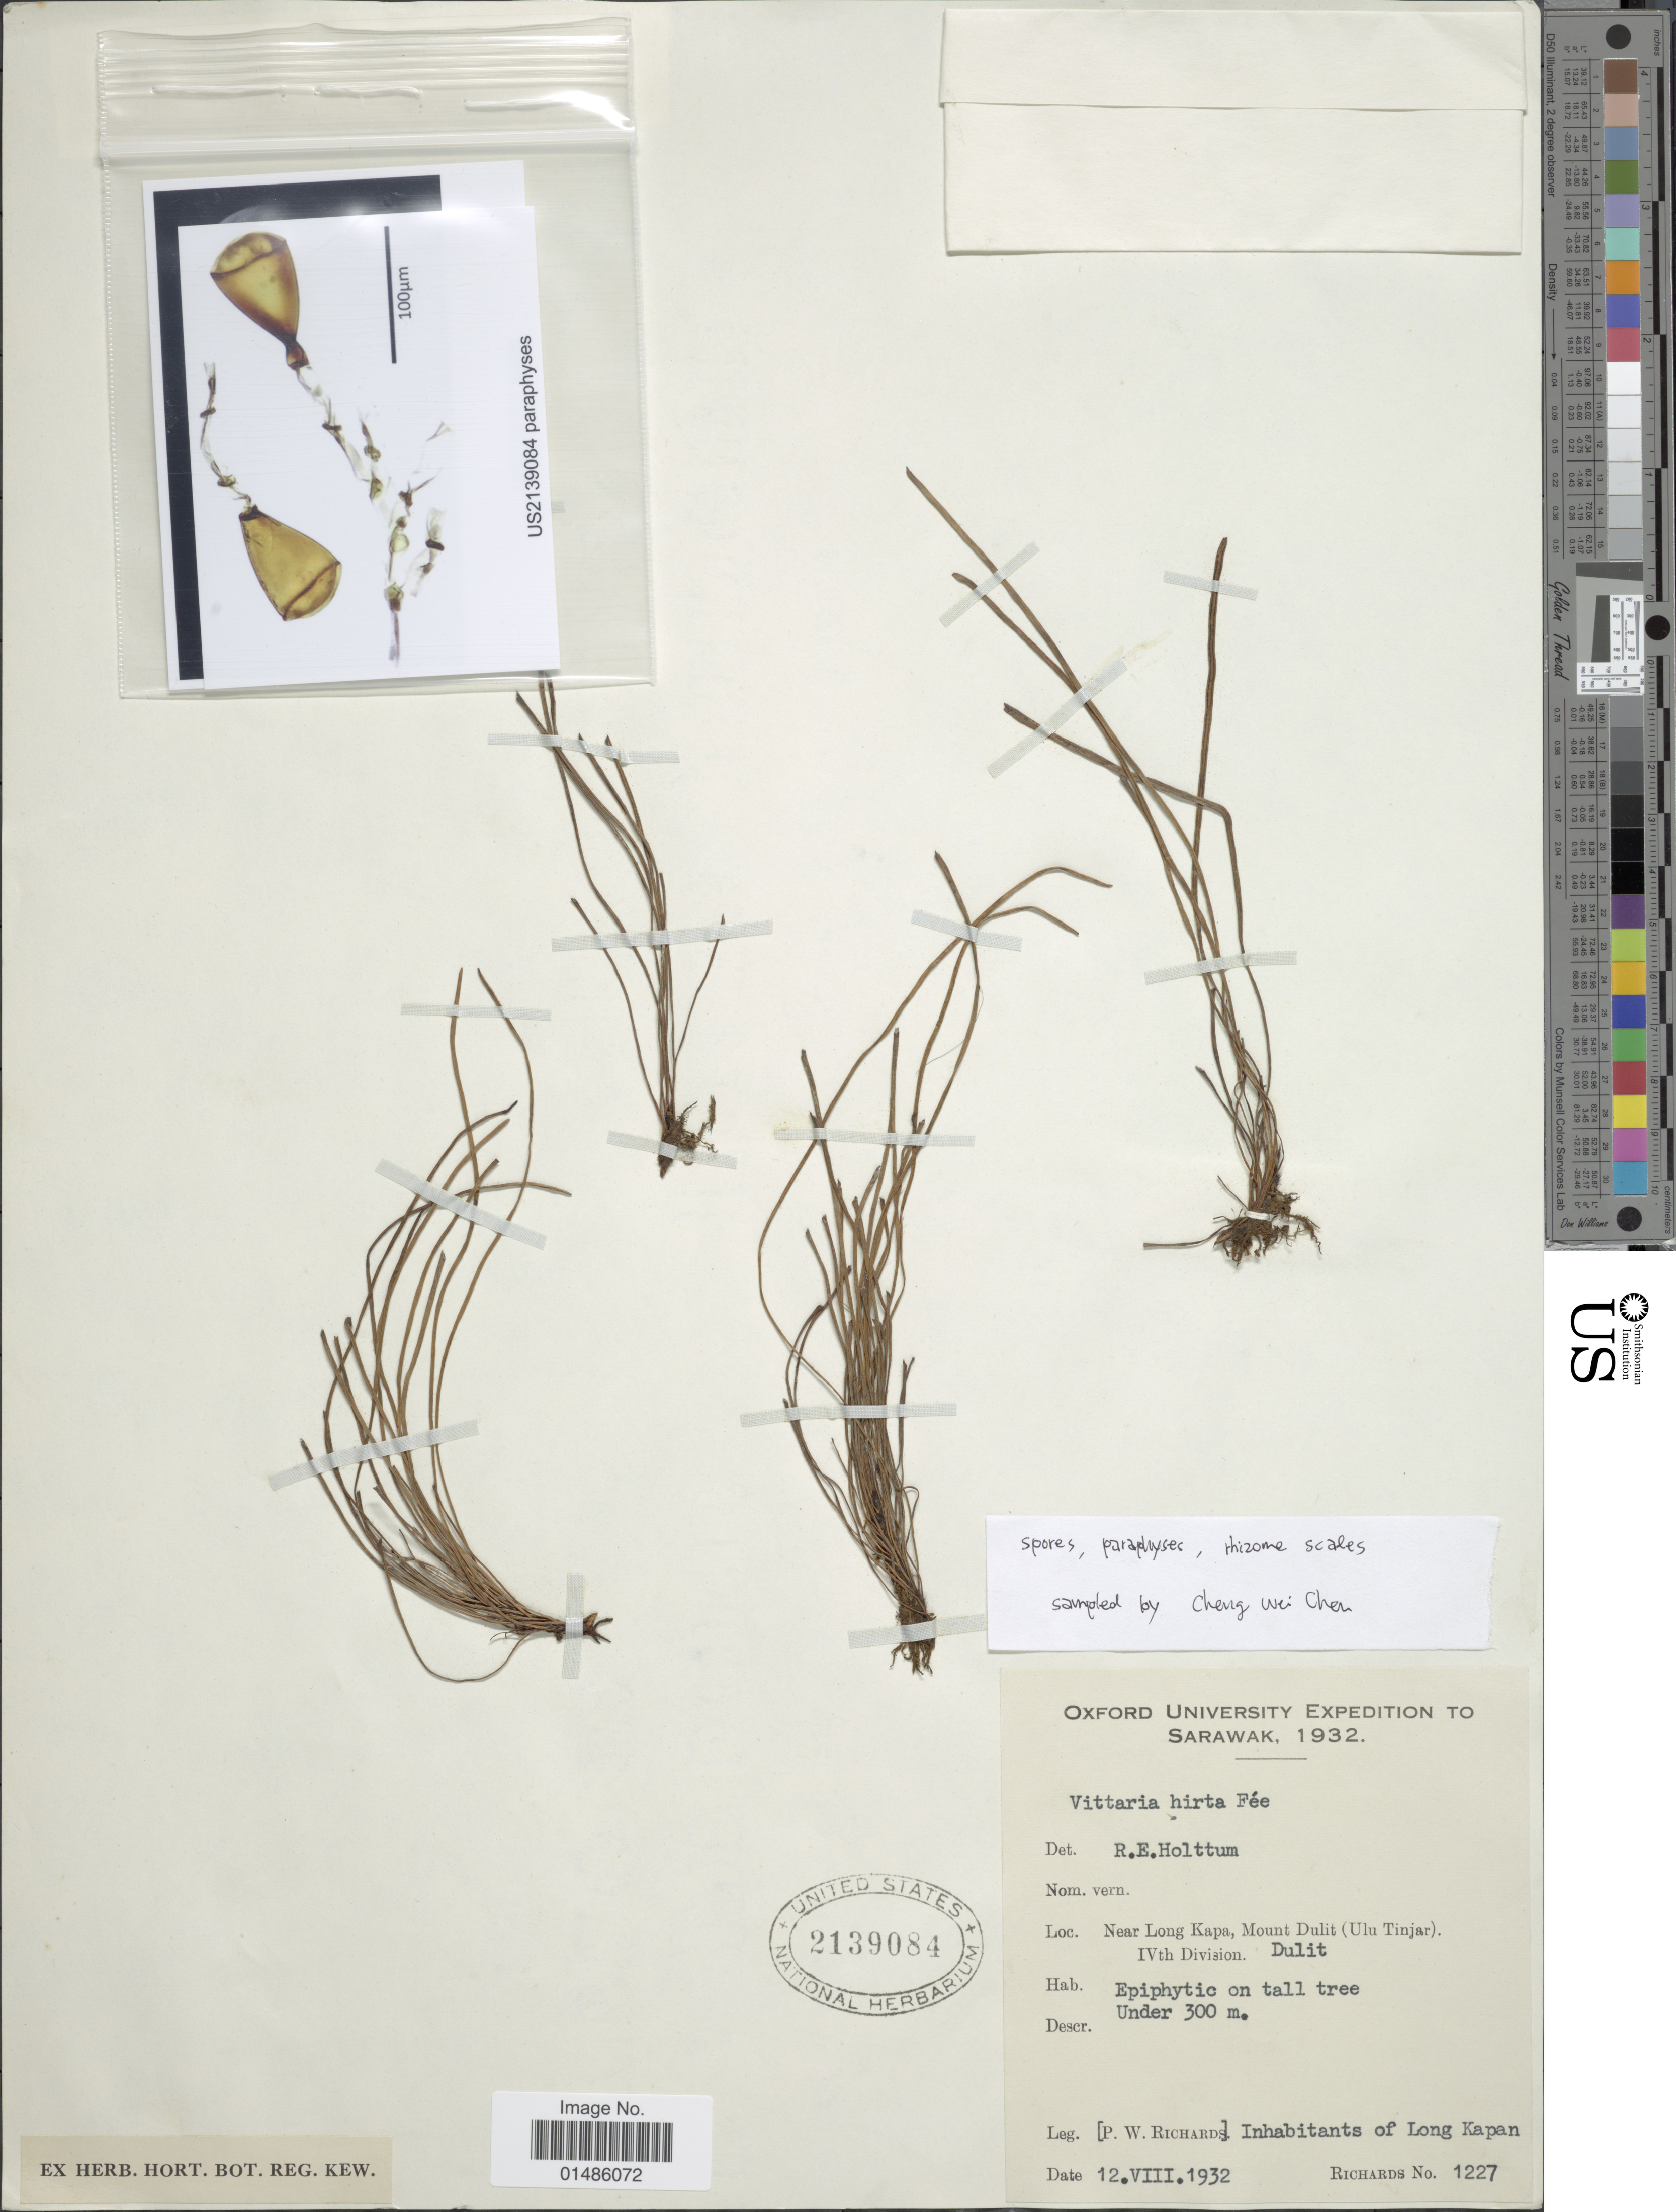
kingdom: Plantae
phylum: Tracheophyta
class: Polypodiopsida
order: Polypodiales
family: Pteridaceae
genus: Haplopteris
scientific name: Haplopteris hirta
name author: (Fée) S. Linds.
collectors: P. Richards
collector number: RICHARDS 1227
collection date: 1932-08-12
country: Malaysia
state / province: Sarawak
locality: Near Long Kapa, Mount Dulit (Ulu Tinjar), IVth Division. Dulit.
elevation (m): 300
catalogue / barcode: US 2139084